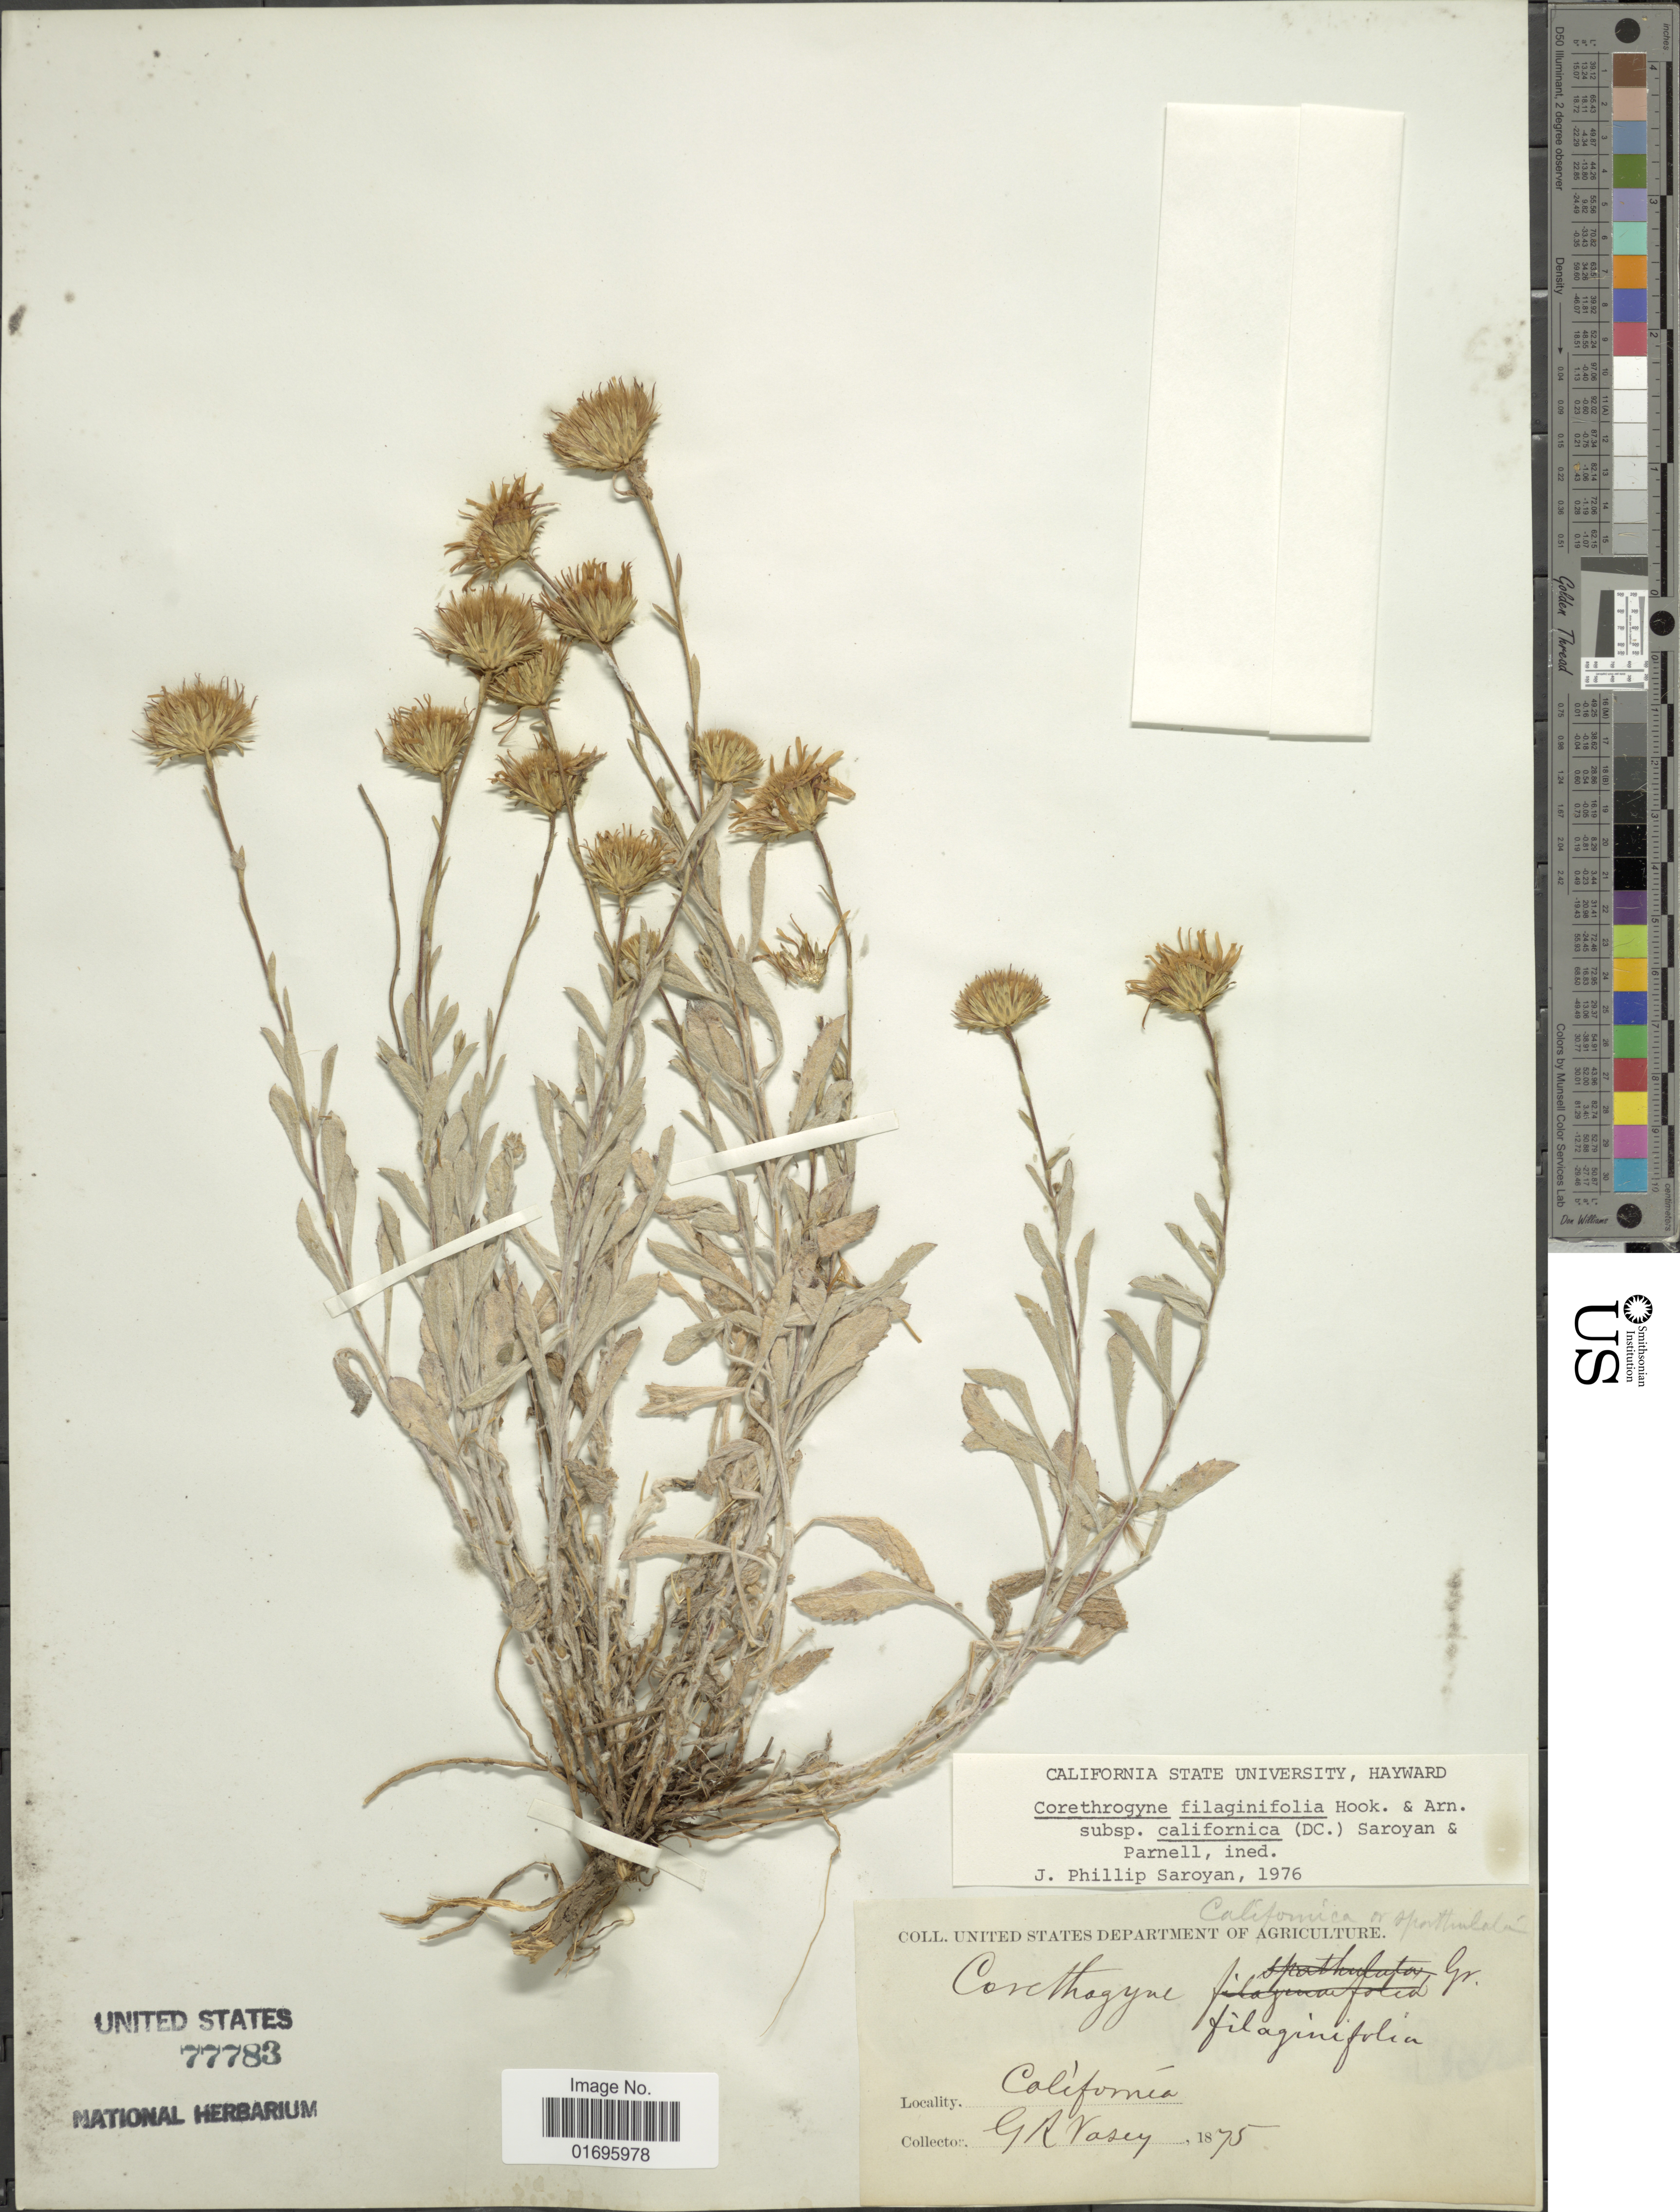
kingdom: Plantae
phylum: Tracheophyta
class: Magnoliopsida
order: Asterales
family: Asteraceae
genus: Corethrogyne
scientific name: Corethrogyne filaginifolia var. californica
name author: (DC.) Saroyan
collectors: G. R. Vasey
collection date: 1875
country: United States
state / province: California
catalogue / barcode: US 77783